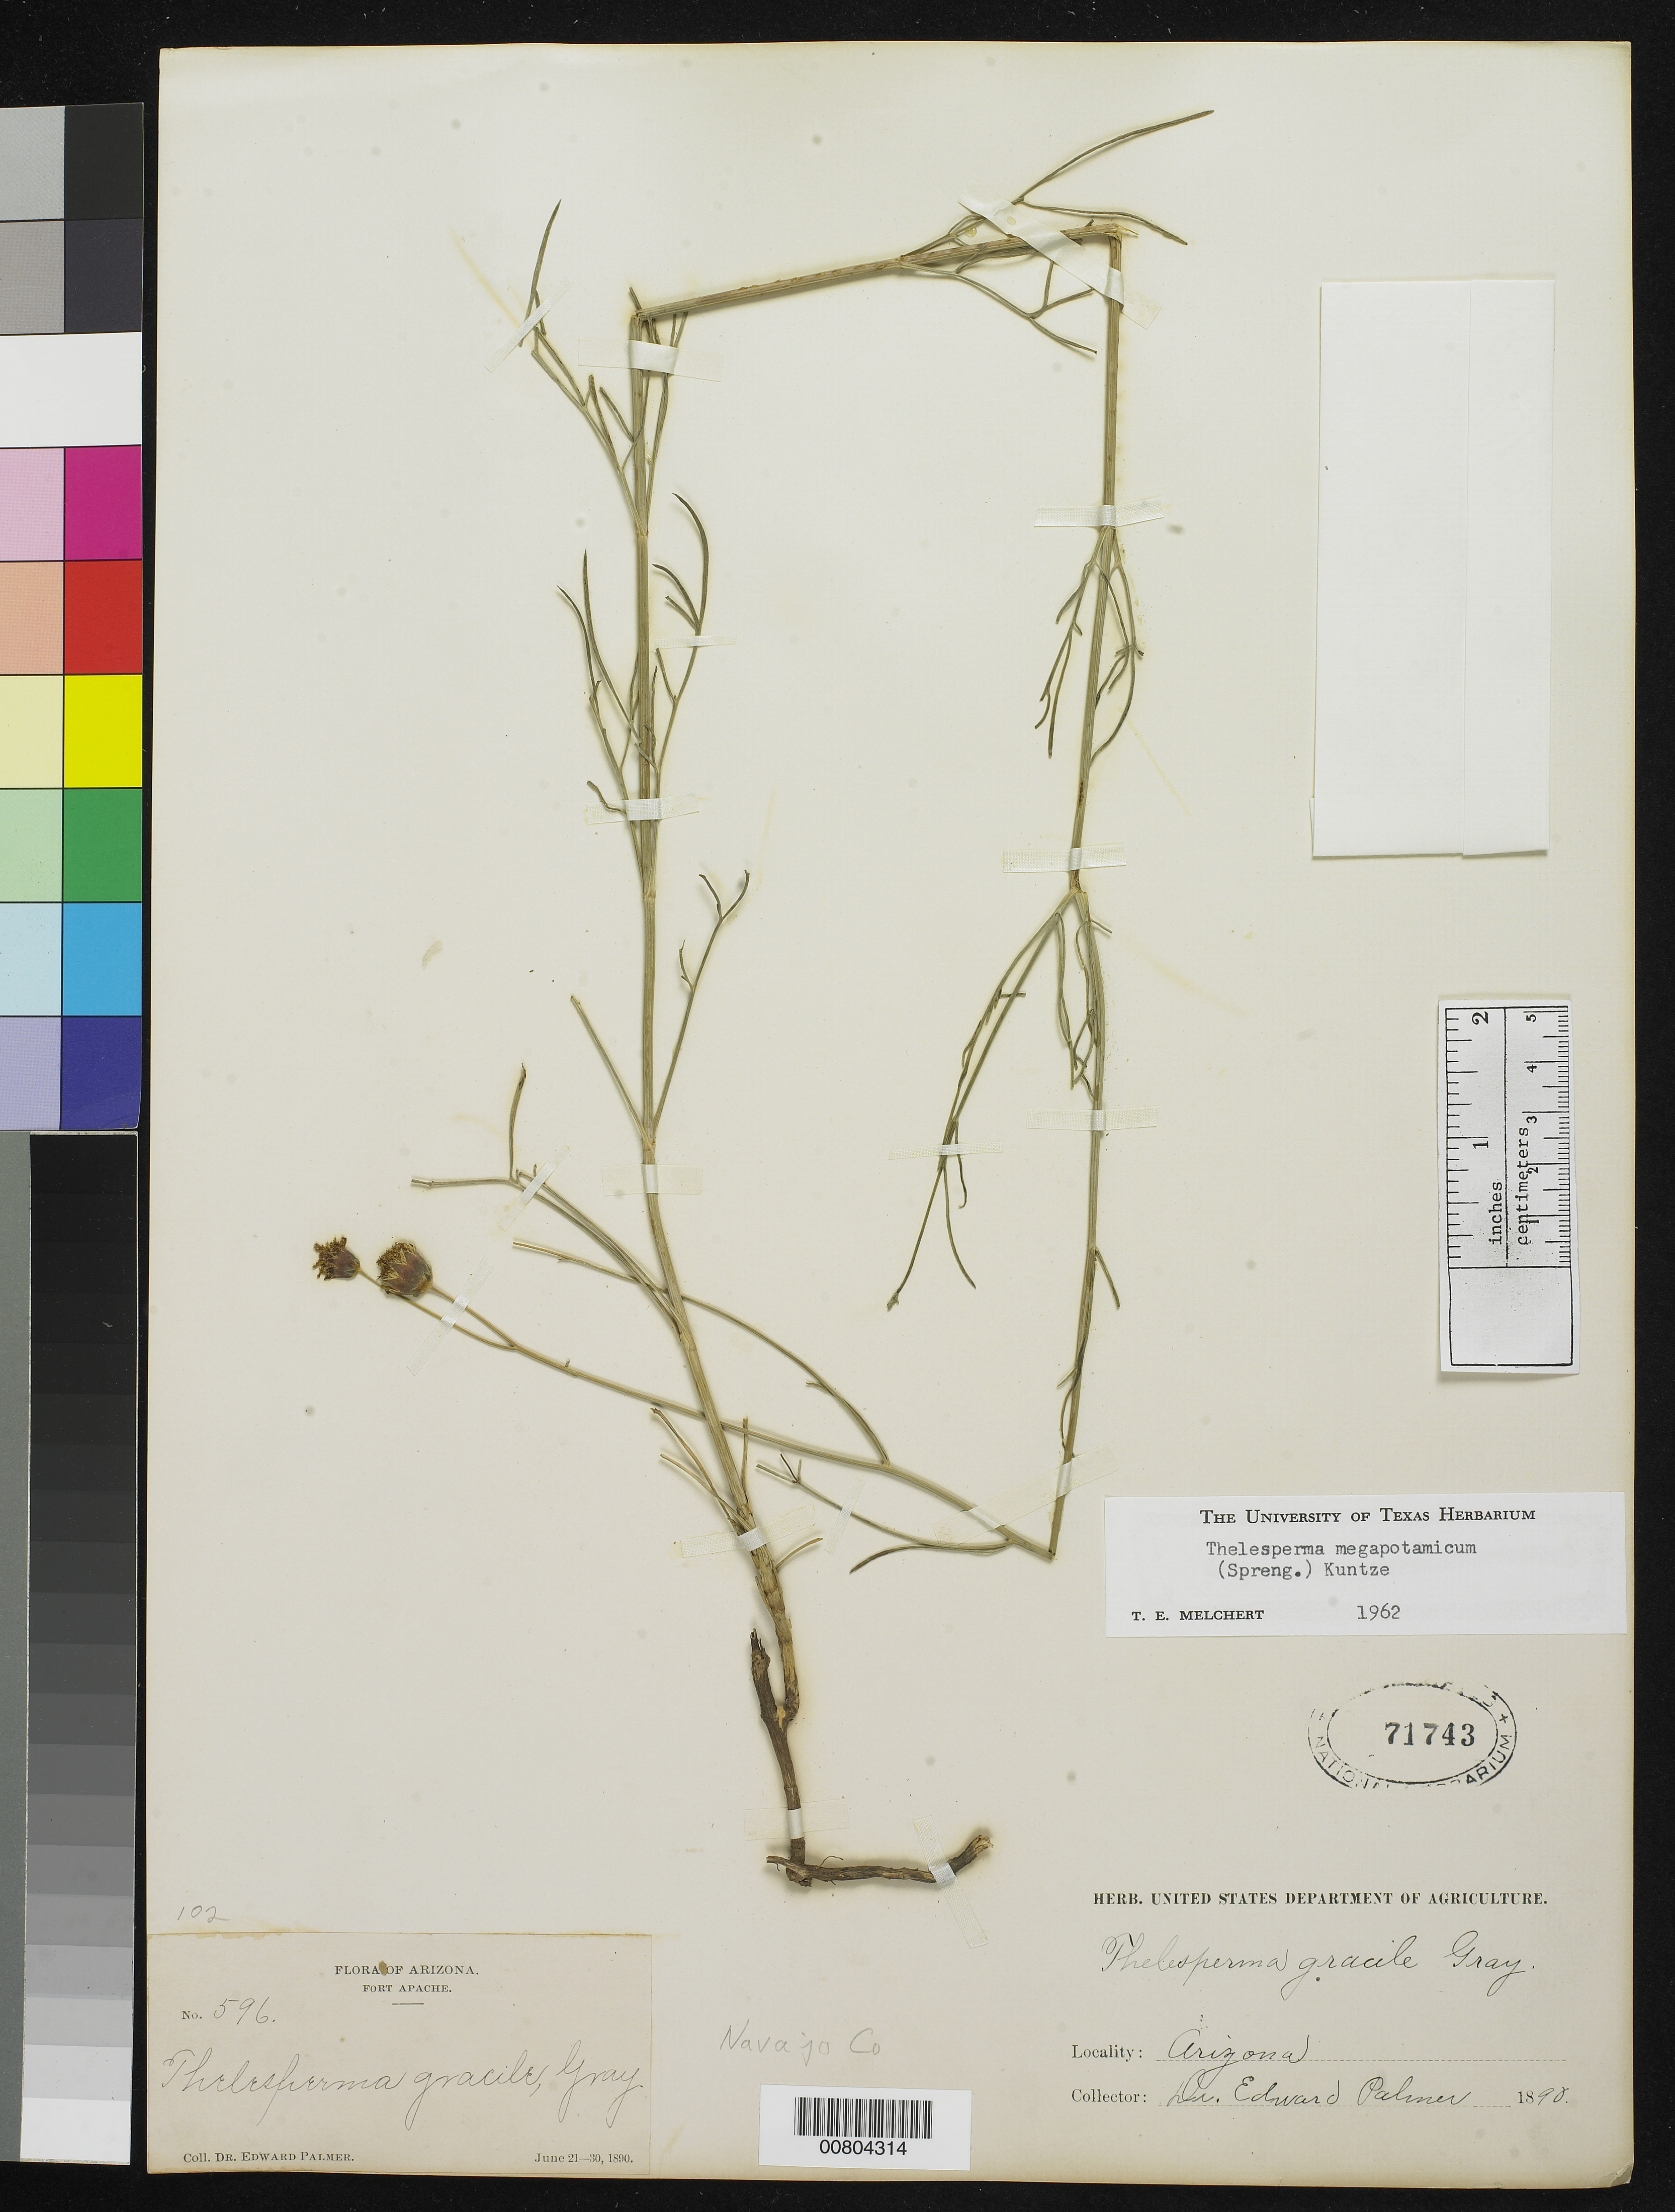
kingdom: Plantae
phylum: Tracheophyta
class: Magnoliopsida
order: Asterales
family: Asteraceae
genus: Thelesperma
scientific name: Thelesperma megapotamicum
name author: (Spreng.) Herter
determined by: Melchert, T. E.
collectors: E. Palmer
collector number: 596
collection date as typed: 21 Jun 1890 to 30 Jun 1890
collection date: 1890-06-21/1890-06-30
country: United States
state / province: Arizona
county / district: Navajo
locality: Fort Apache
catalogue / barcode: US 71743